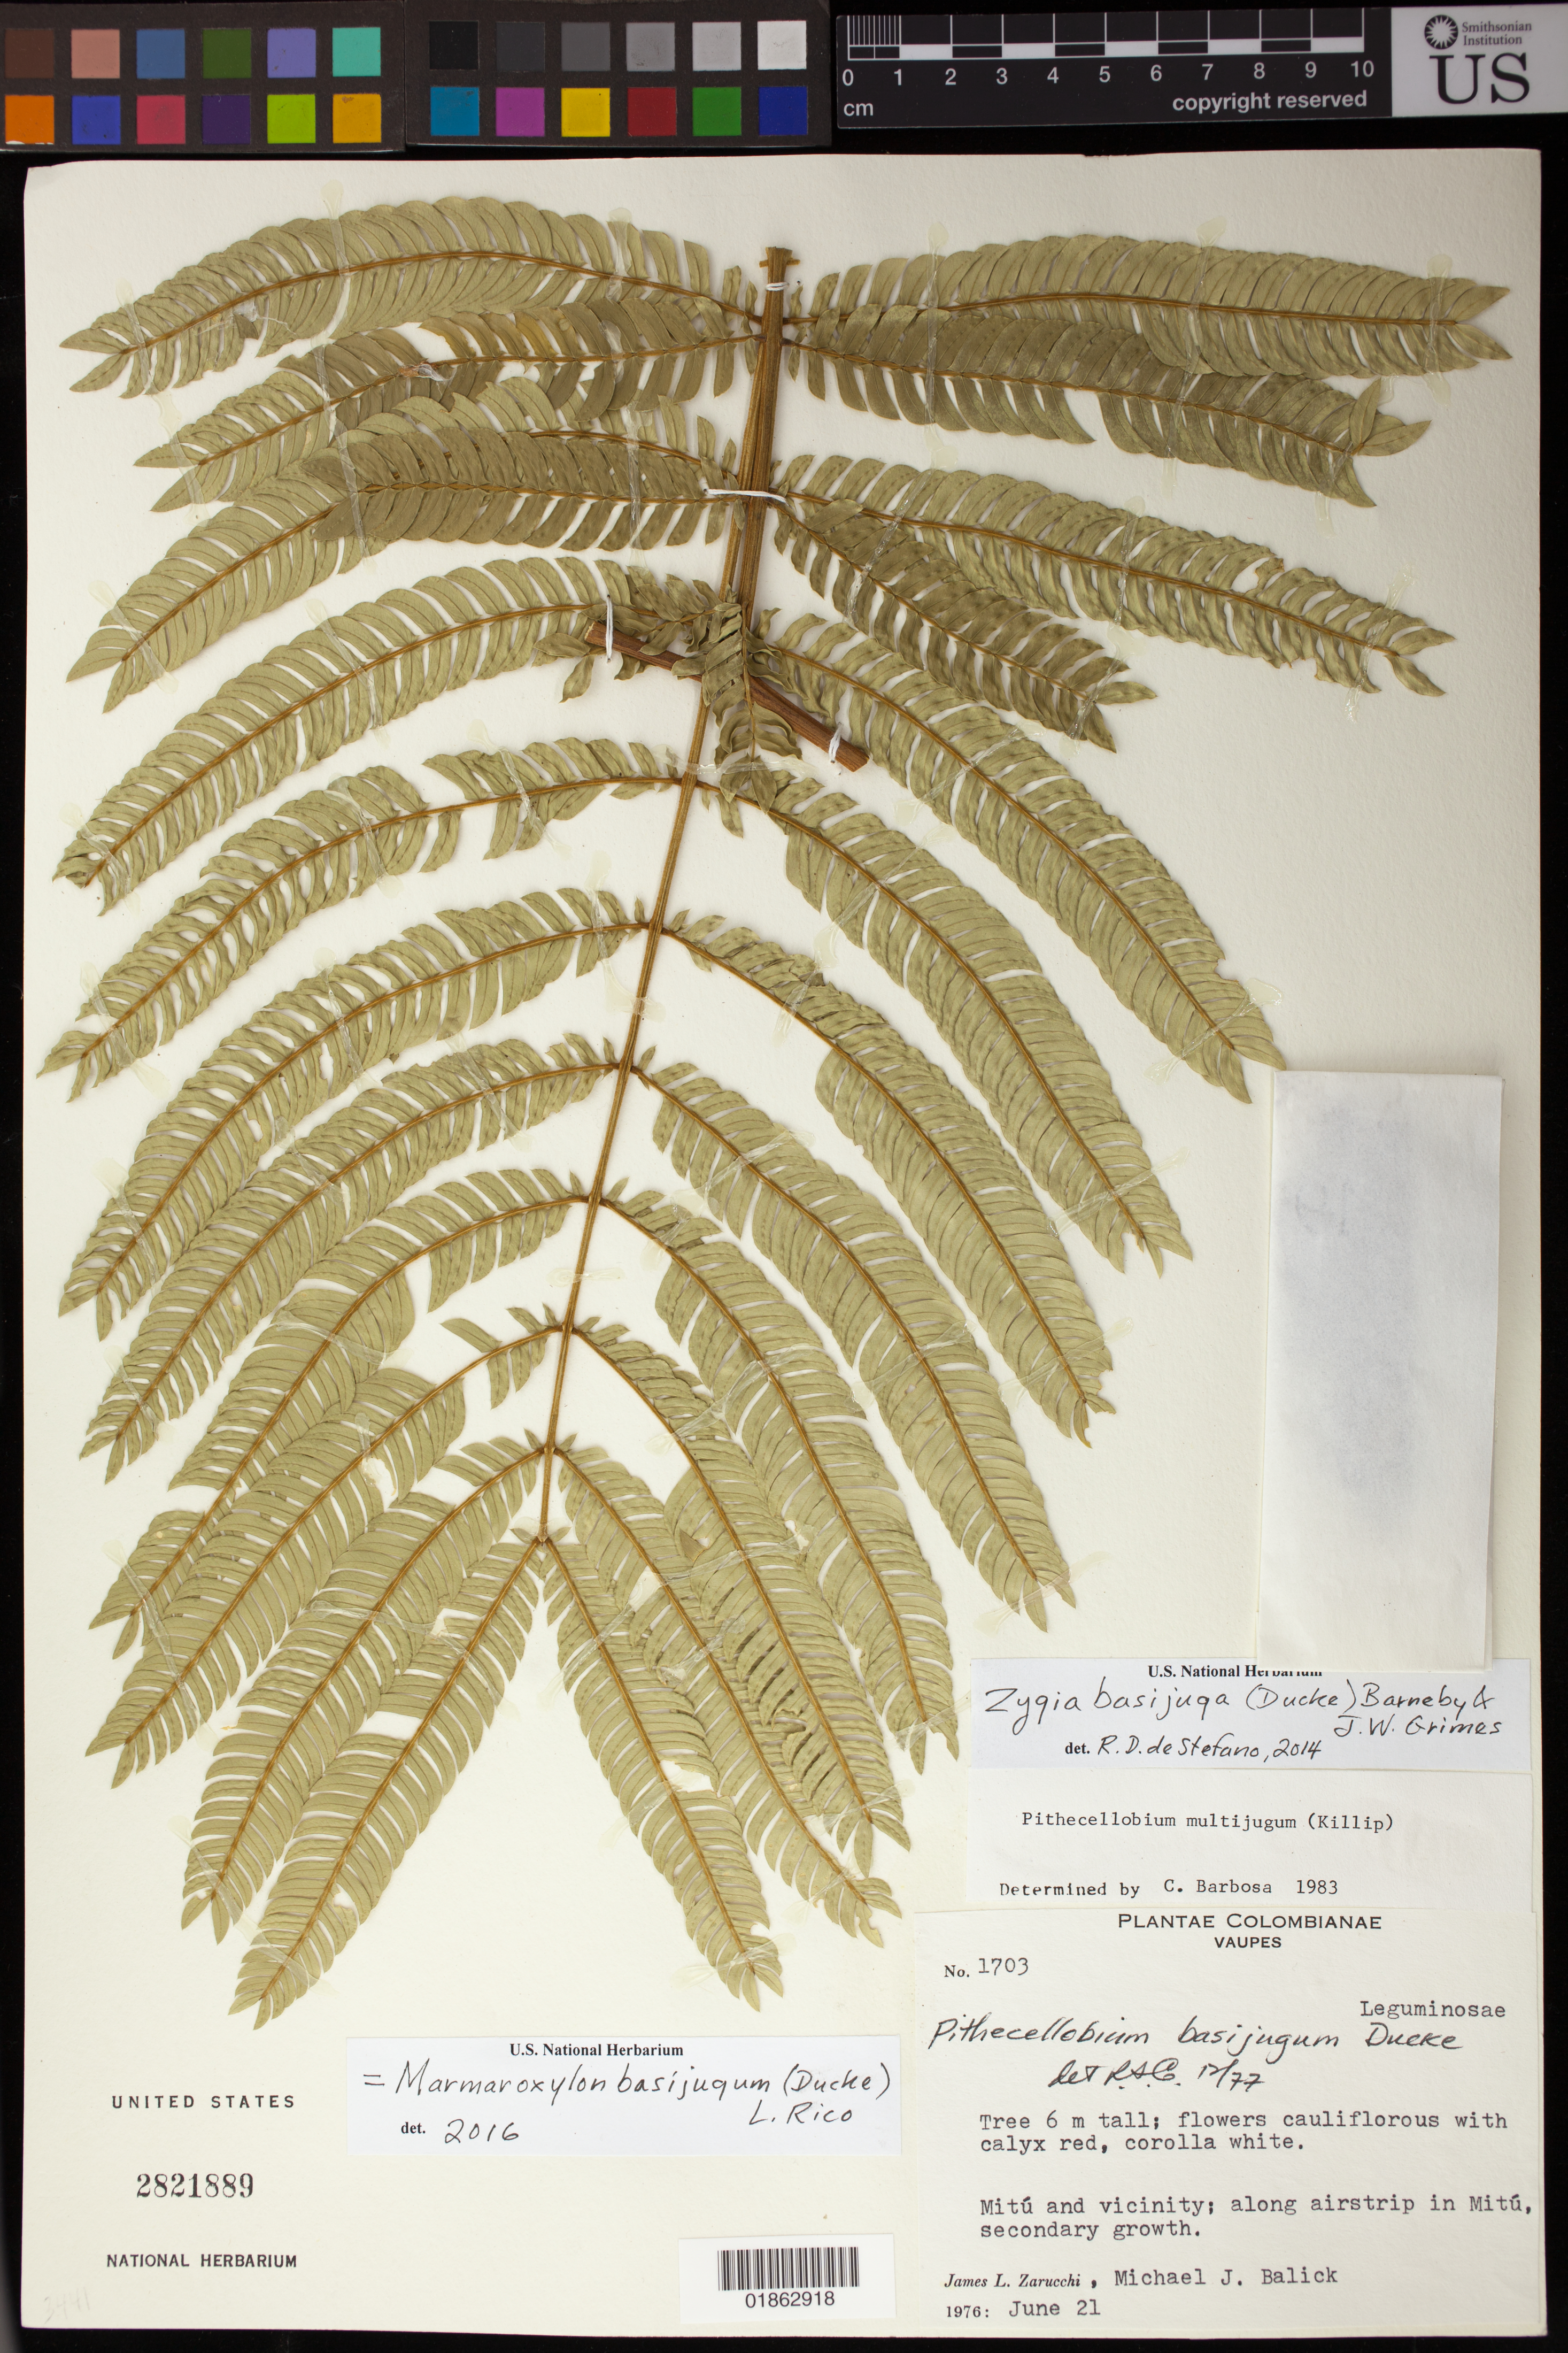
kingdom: Plantae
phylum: Tracheophyta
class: Magnoliopsida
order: Fabales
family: Fabaceae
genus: Zygia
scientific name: Zygia basijuga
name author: (Ducke) Barneby & J.W. Grimes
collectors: J. L. Zarucchi & M. J. Balick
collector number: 1703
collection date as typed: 21 Jun 1976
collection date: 1976-06-21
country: Colombia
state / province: Vaupes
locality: Mitu and vicinity; along airstrip in Mitu.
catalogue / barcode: US 2821889